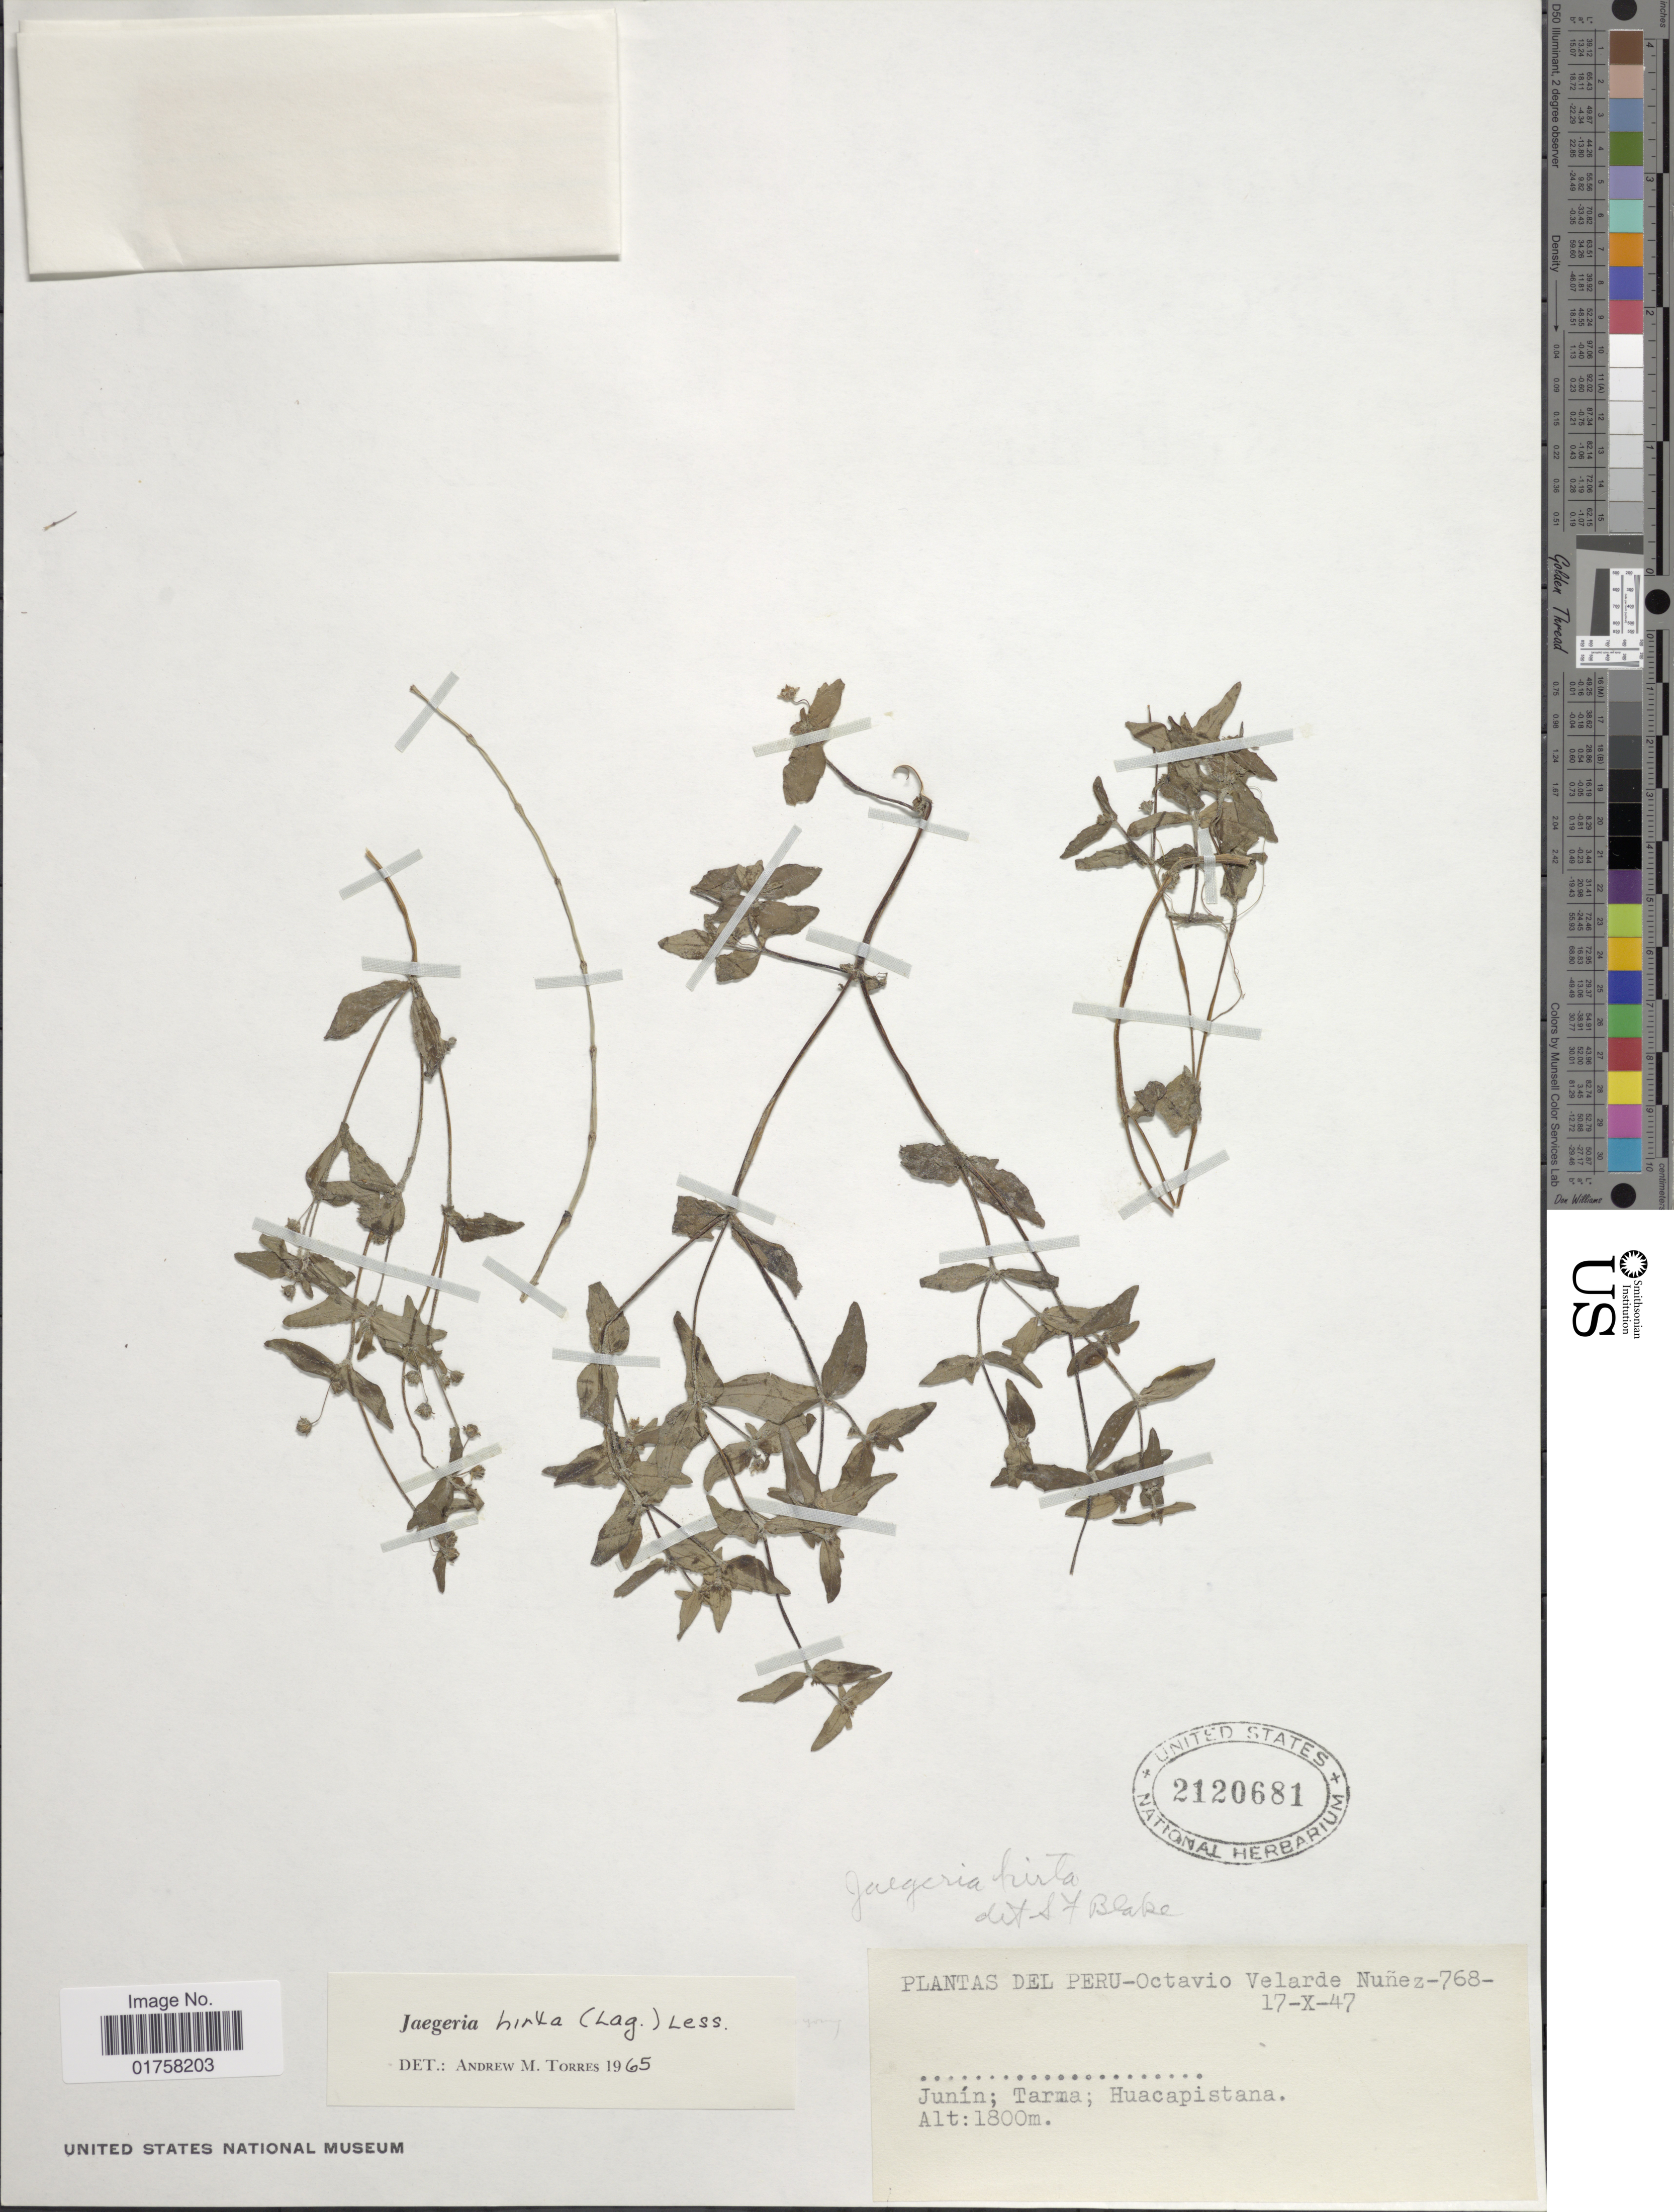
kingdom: Plantae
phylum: Tracheophyta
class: Magnoliopsida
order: Asterales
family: Asteraceae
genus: Jaegeria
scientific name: Jaegeria hirta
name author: (Lag.) Less.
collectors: O. Nuñez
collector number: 768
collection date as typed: Transcribed d/m/y: 17/10/47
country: Peru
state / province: Junín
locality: Tarma; Huacapistana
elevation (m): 1800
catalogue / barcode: US 2120681